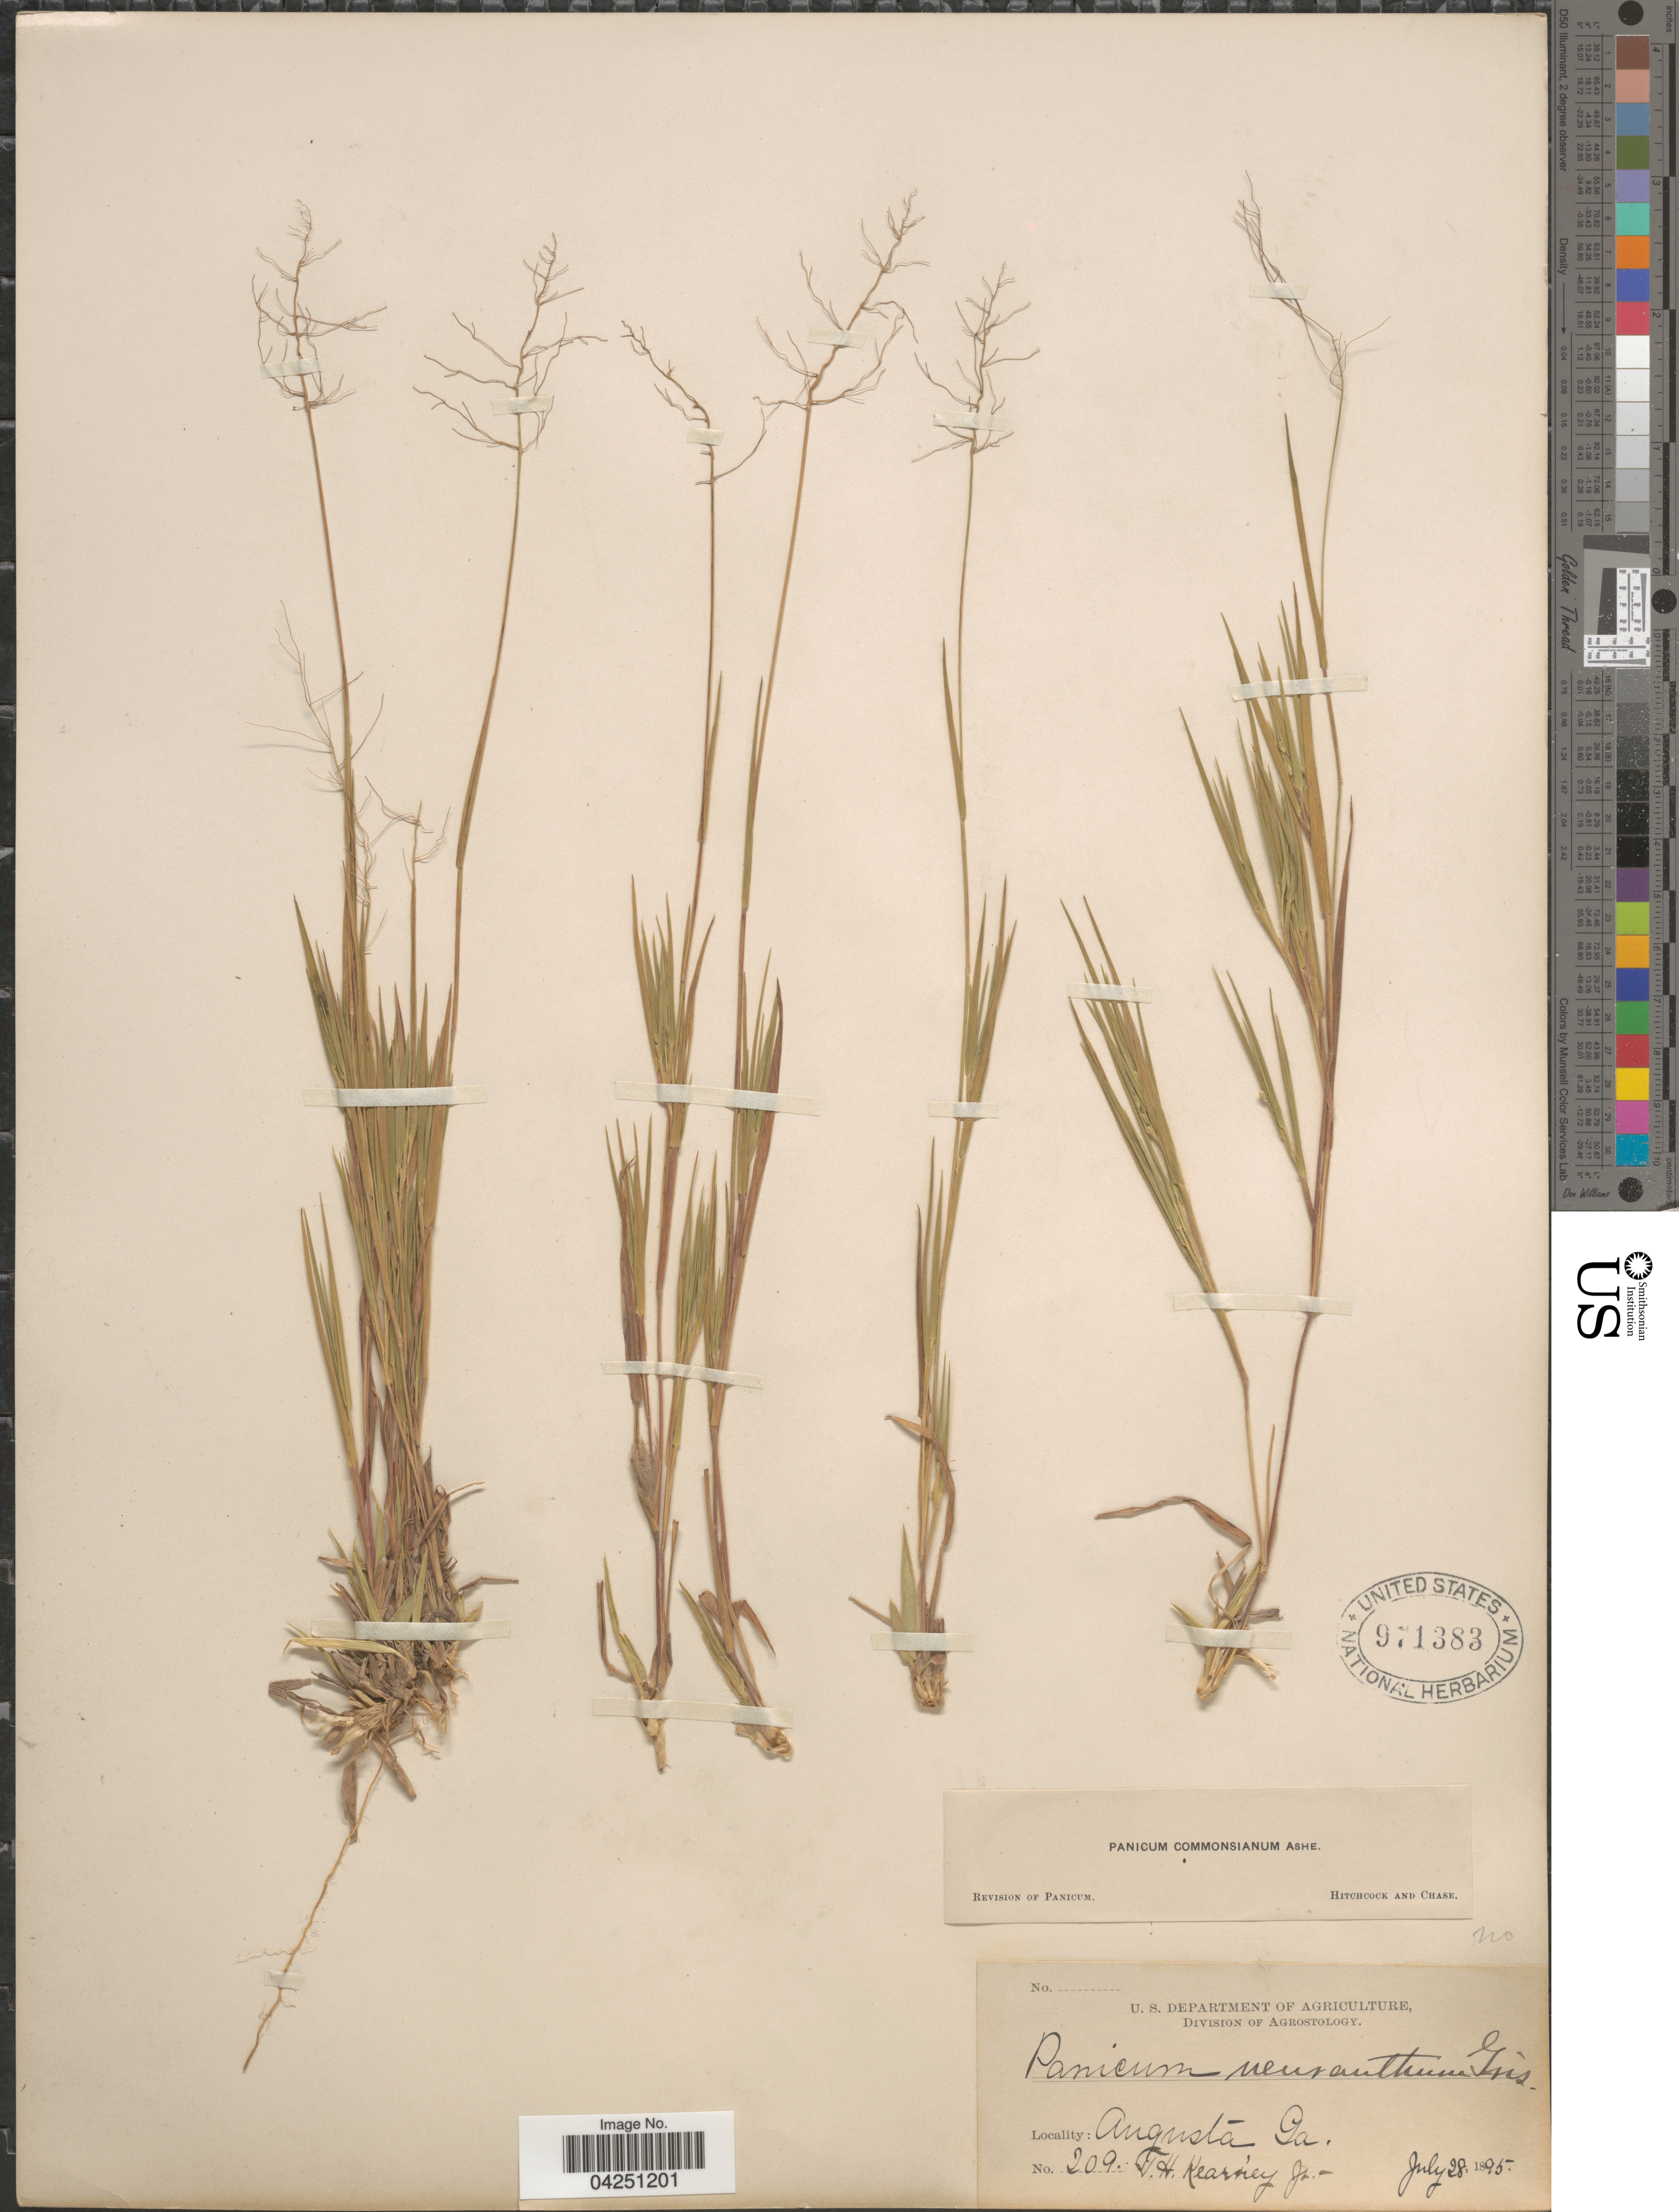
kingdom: Plantae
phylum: Tracheophyta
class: Liliopsida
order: Poales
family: Poaceae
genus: Dichanthelium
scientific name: Dichanthelium acuminatum var. acuminatum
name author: (Sw.) Gould & C.A. Clark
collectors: T. H. Kearney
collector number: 209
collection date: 1895-07-28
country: United States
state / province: Georgia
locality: Augusta.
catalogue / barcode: US 971383